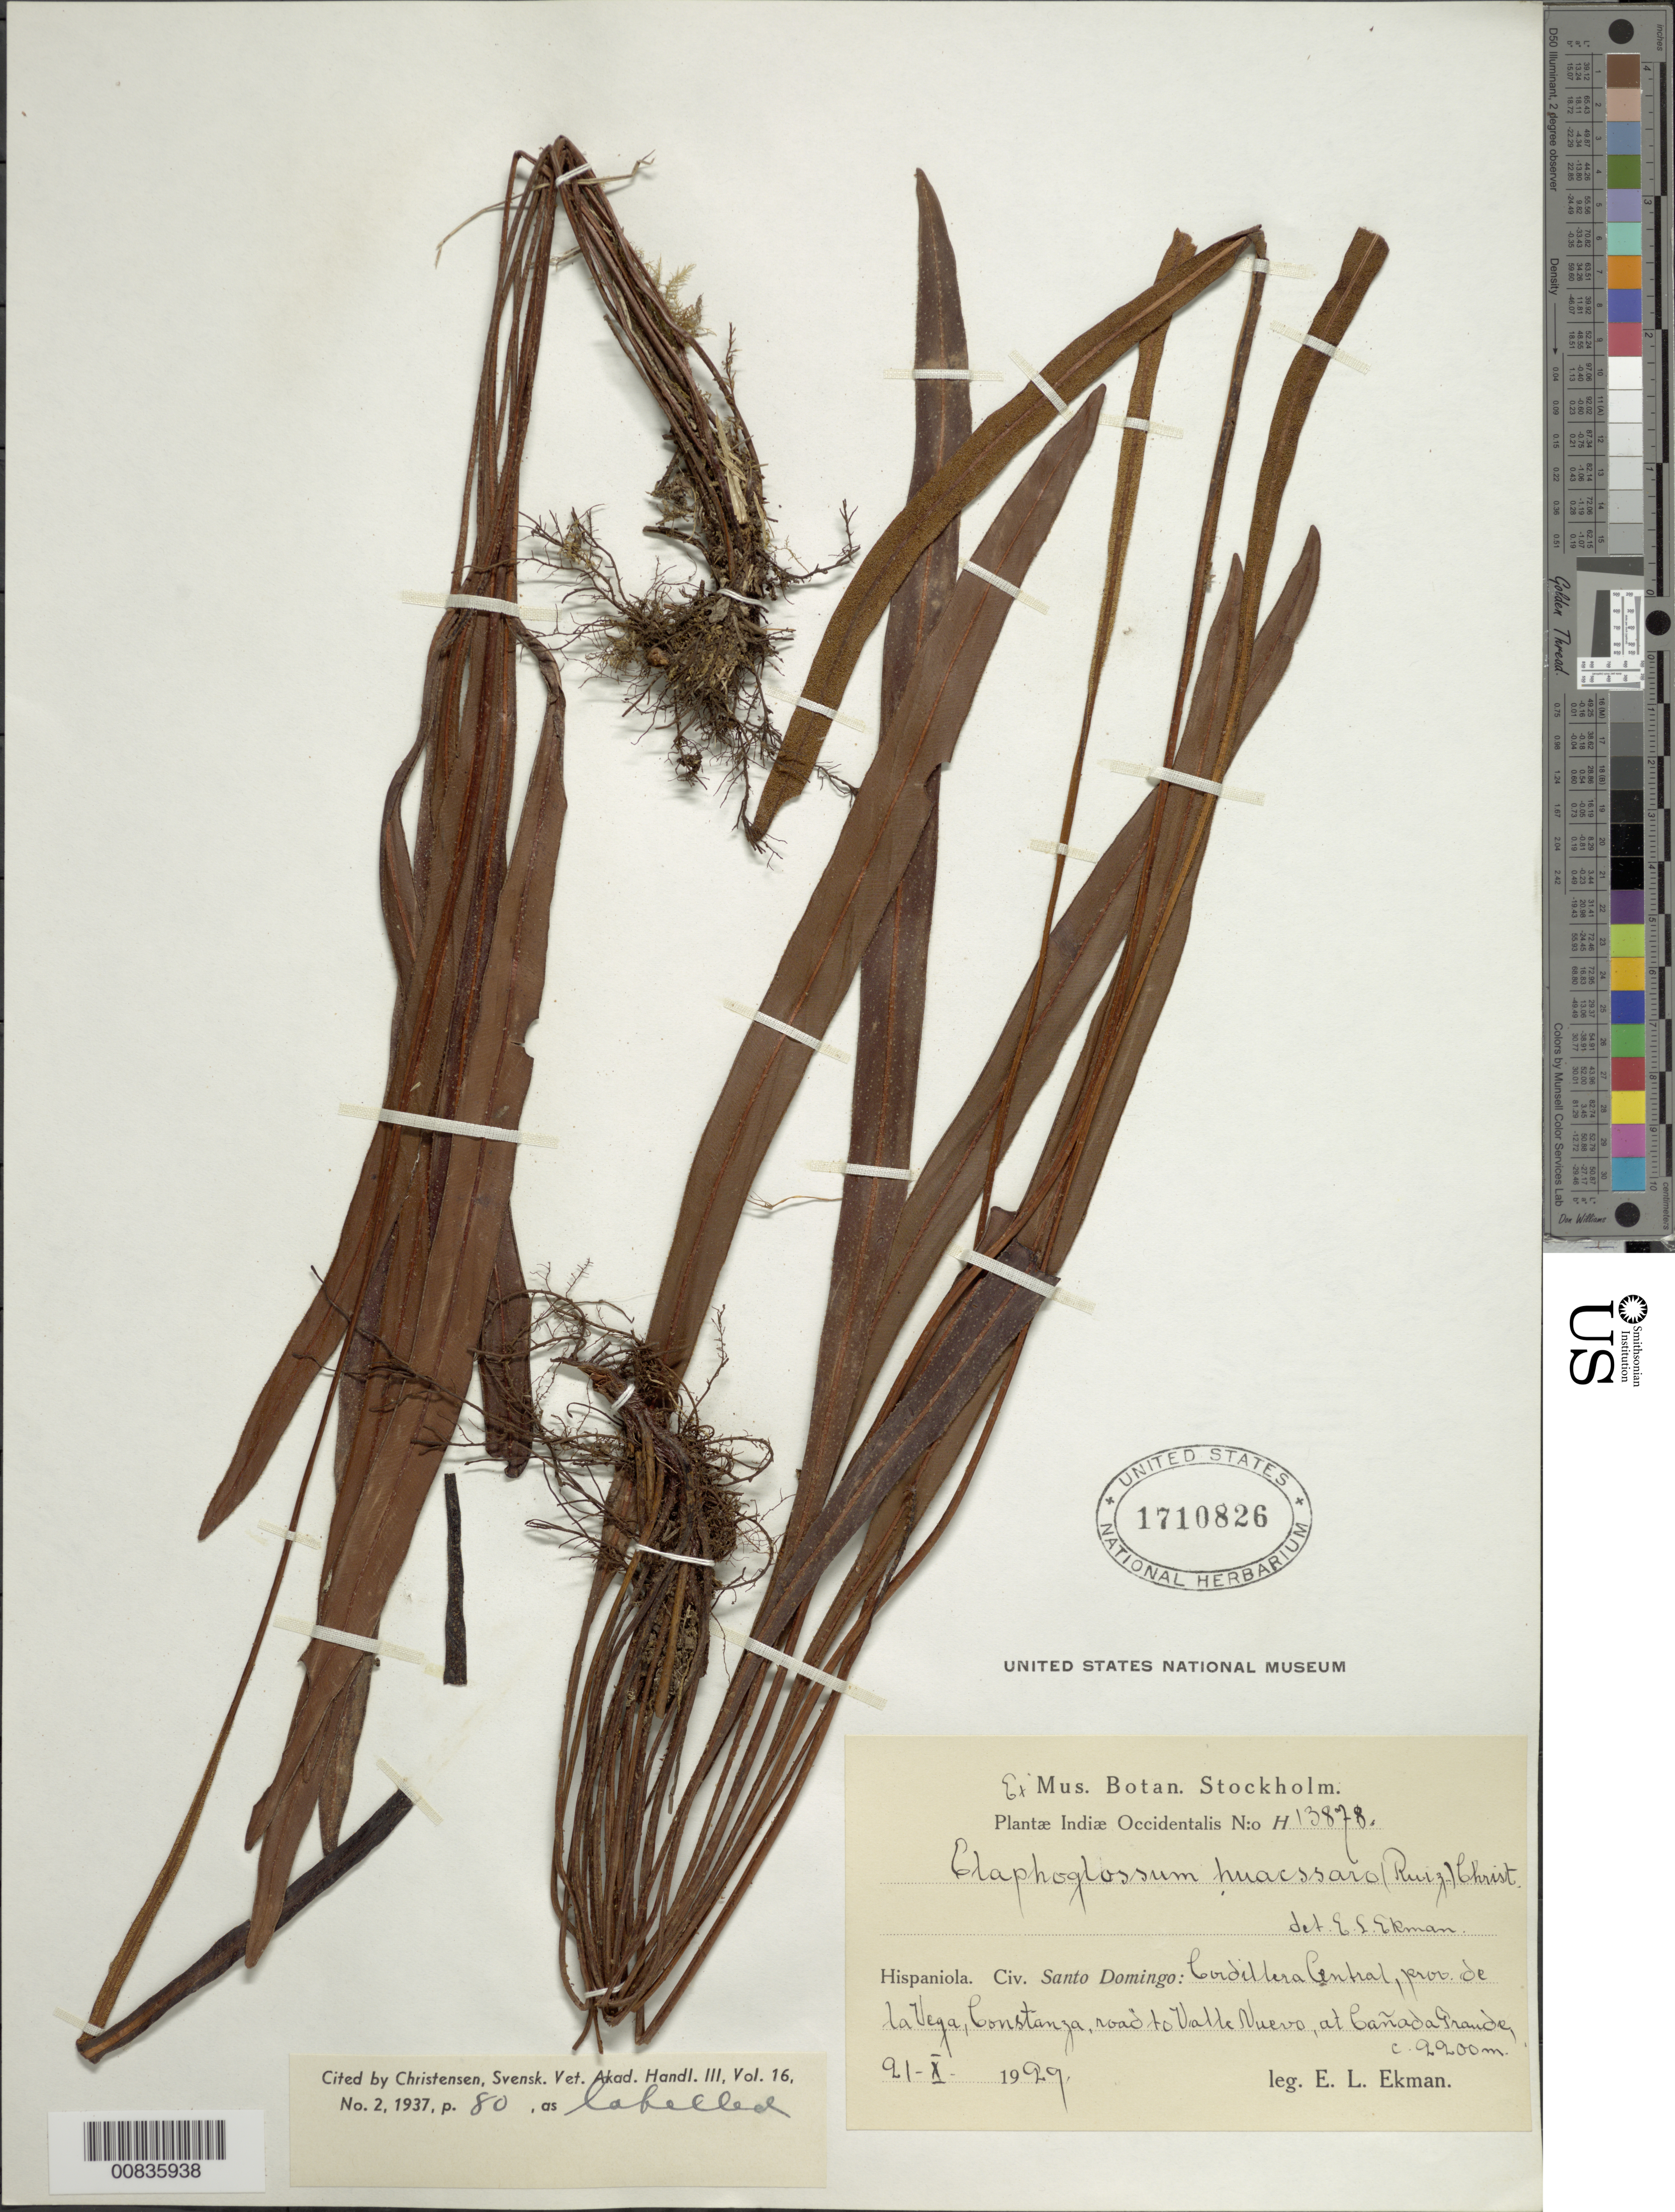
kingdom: Plantae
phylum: Tracheophyta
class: Polypodiopsida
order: Polypodiales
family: Dryopteridaceae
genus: Elaphoglossum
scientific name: Elaphoglossum huacsaro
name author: (Ruiz) Christ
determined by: Christensen, C. F. A.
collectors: E. L. Ekman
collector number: H 13878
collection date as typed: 21 Oct 1929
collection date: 1929-10-21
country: Dominican Republic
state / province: La Vega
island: Hispaniola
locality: Cordillera Central, Constanza, road to Valle Nuevo, at Cañada Grande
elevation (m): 2200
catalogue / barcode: US 1710826